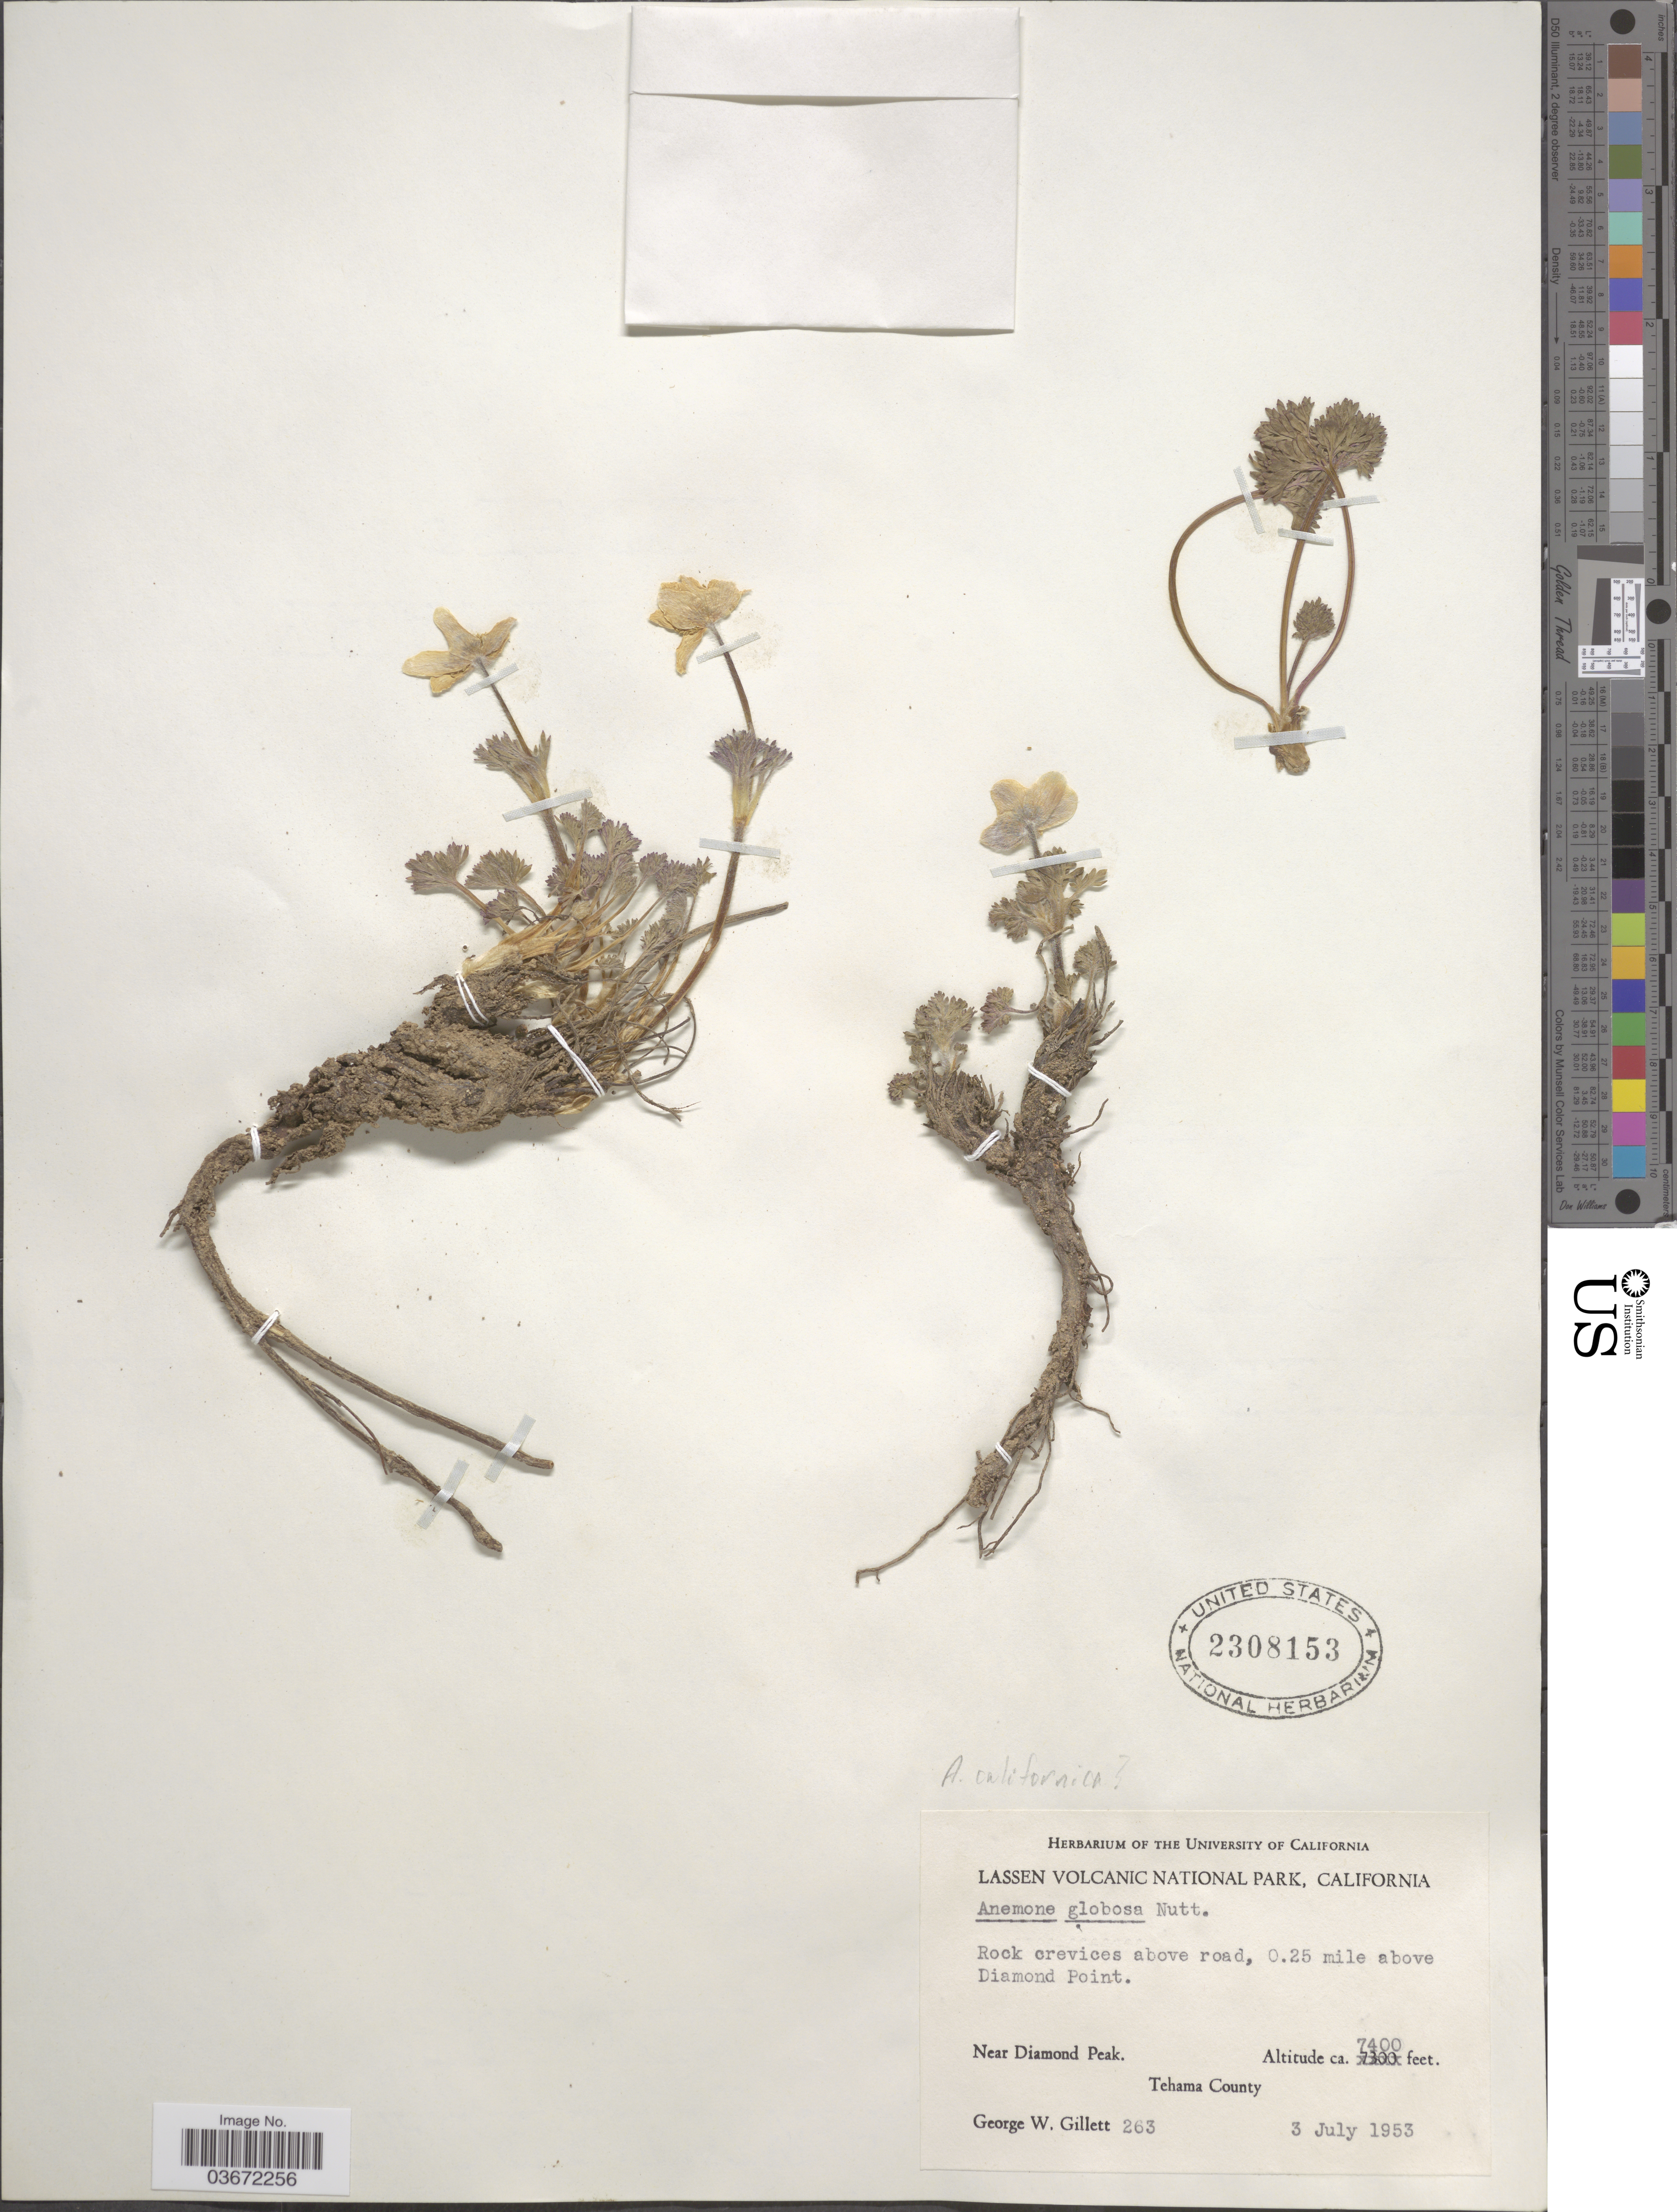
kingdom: Plantae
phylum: Tracheophyta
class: Magnoliopsida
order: Ranunculales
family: Ranunculaceae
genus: Anemone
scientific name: Anemone globosa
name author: (Torr. & A. Gray) Nutt. ex A. Heller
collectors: G. Gillett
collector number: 263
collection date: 1953-07-03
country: United States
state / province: California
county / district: Tehama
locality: Lassen Volcanic National Park. Rock crevices above road, 0.25 mile above Diamond Point. Near Diamond Peak. Tehama County.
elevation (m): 2256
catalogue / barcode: US 2308153